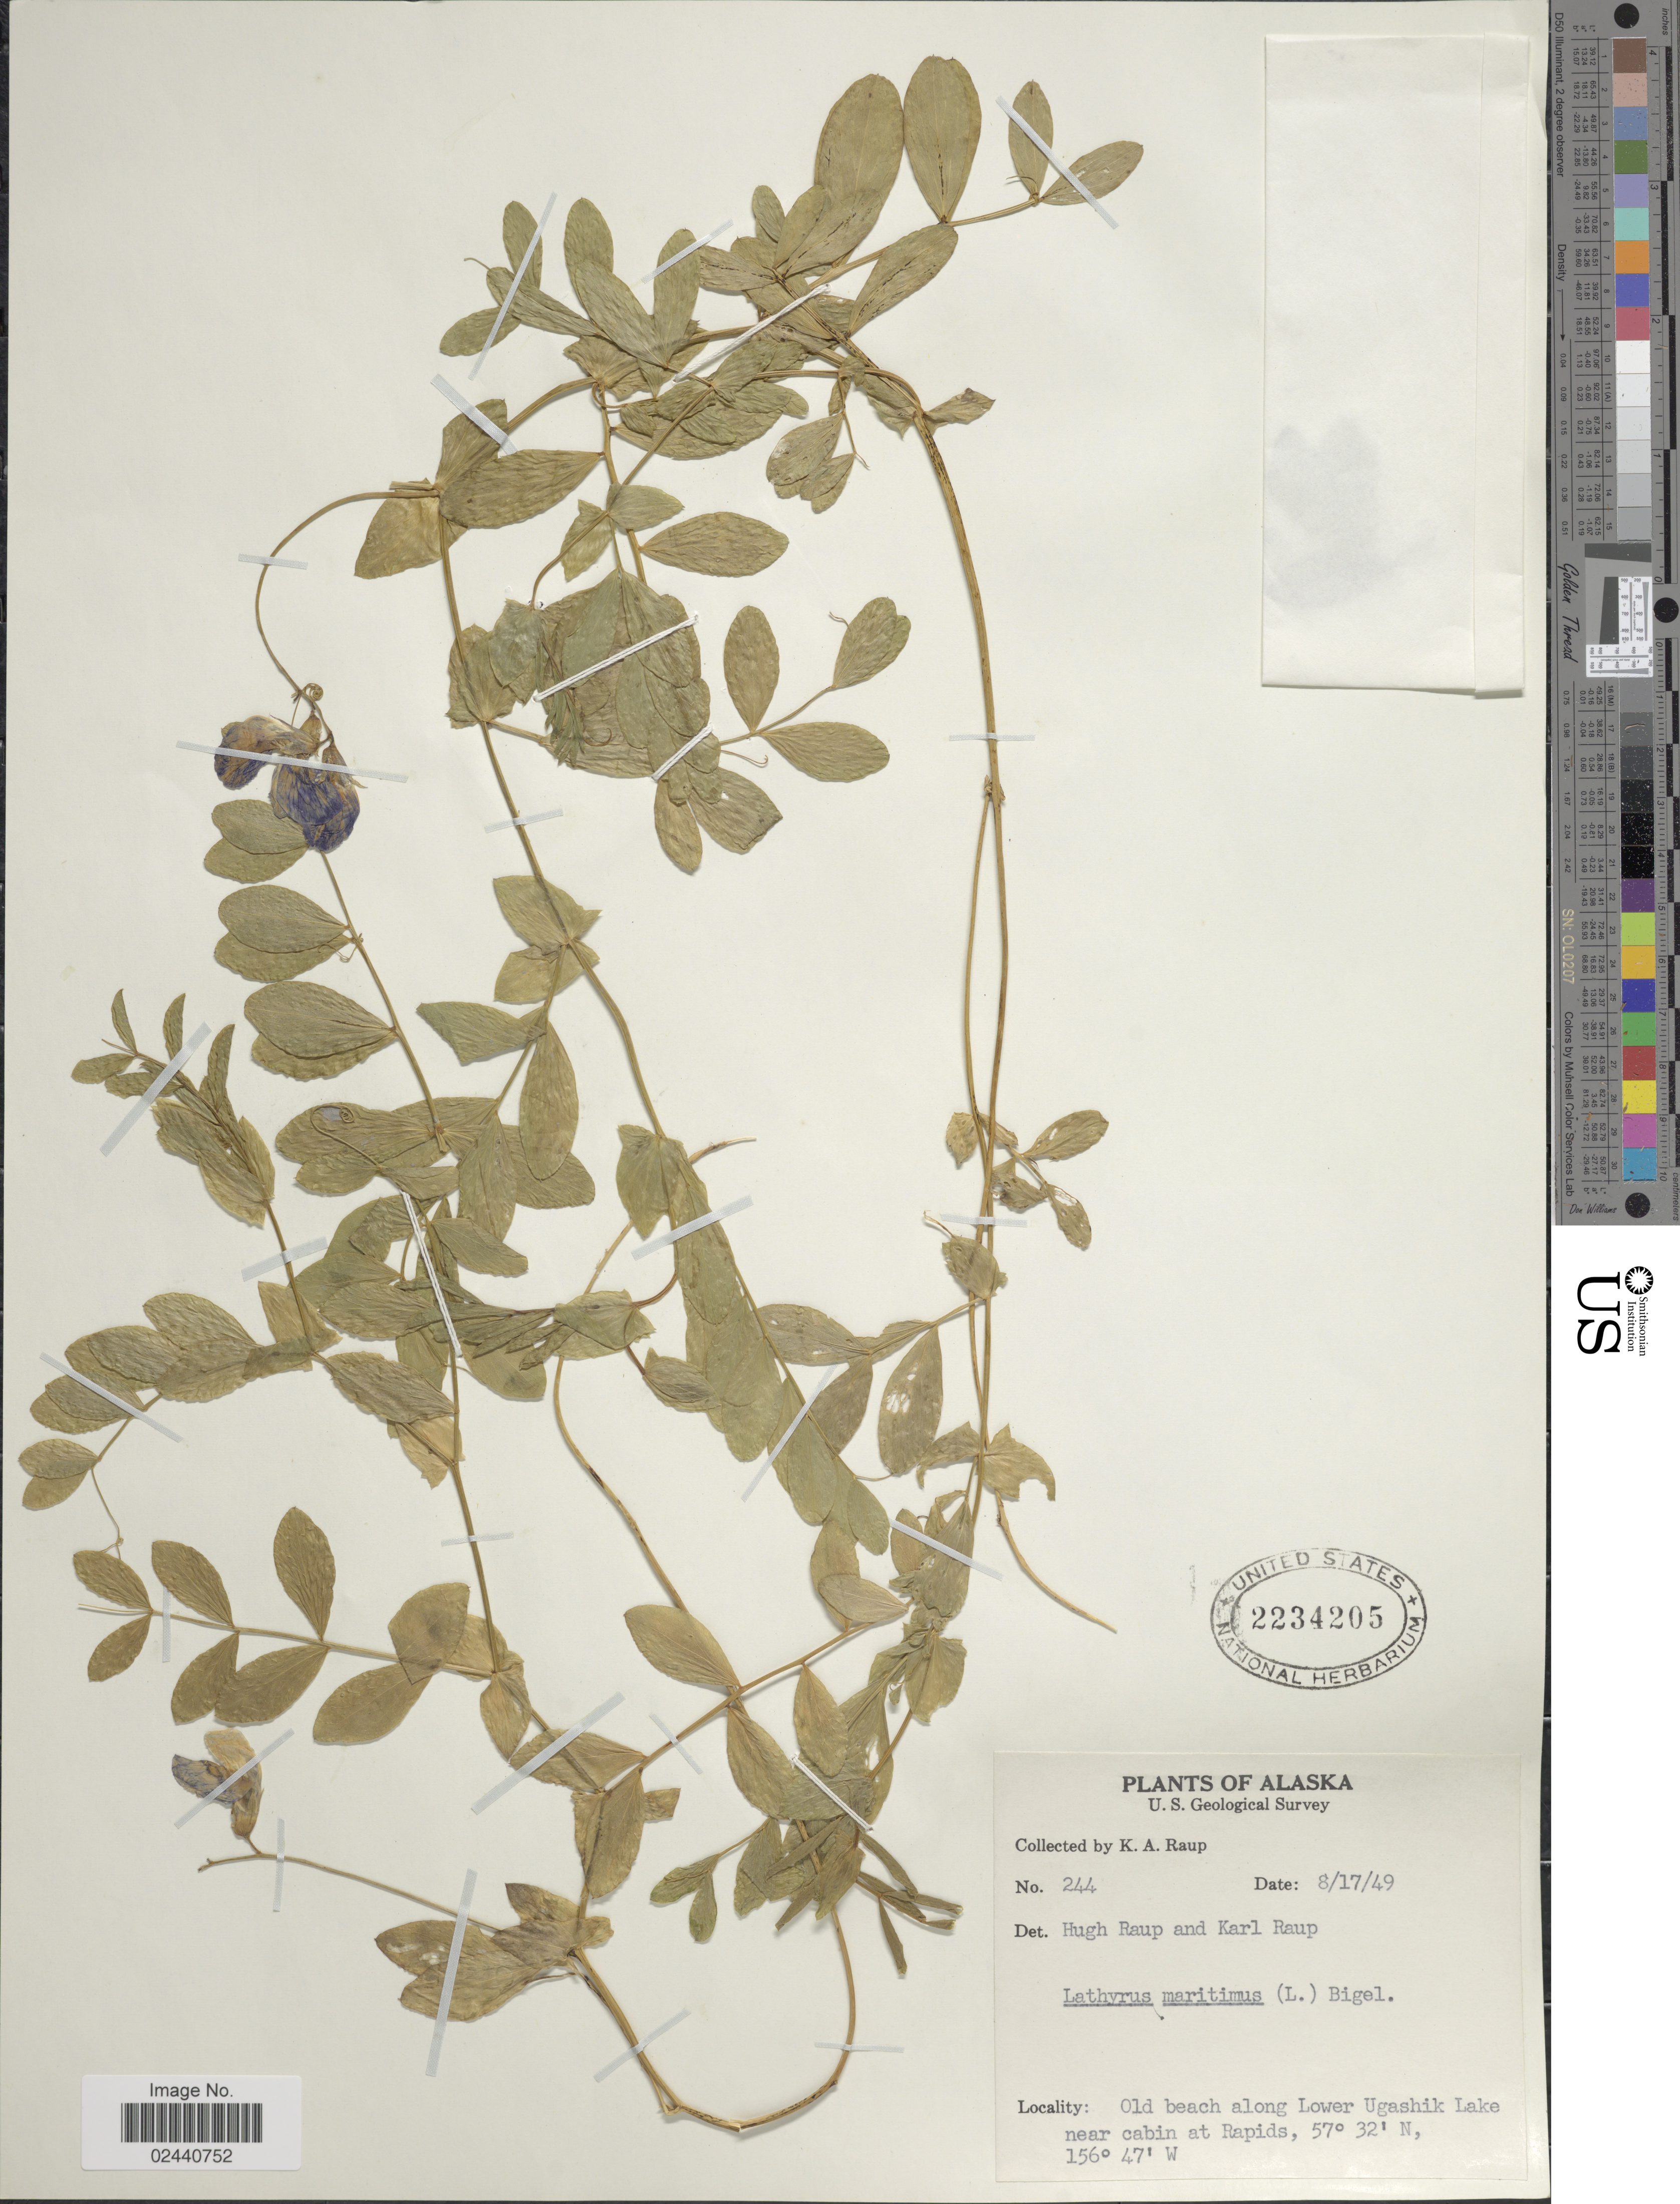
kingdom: Plantae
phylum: Tracheophyta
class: Magnoliopsida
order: Fabales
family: Fabaceae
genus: Lathyrus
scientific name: Lathyrus japonicus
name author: Willd.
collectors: K. Raup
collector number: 244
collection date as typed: Transcribed d/m/y: 17/8/49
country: United States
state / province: Alaska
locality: Old beach near Lower Ugashik Lake nearcabin at Rapids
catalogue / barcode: US 2234205